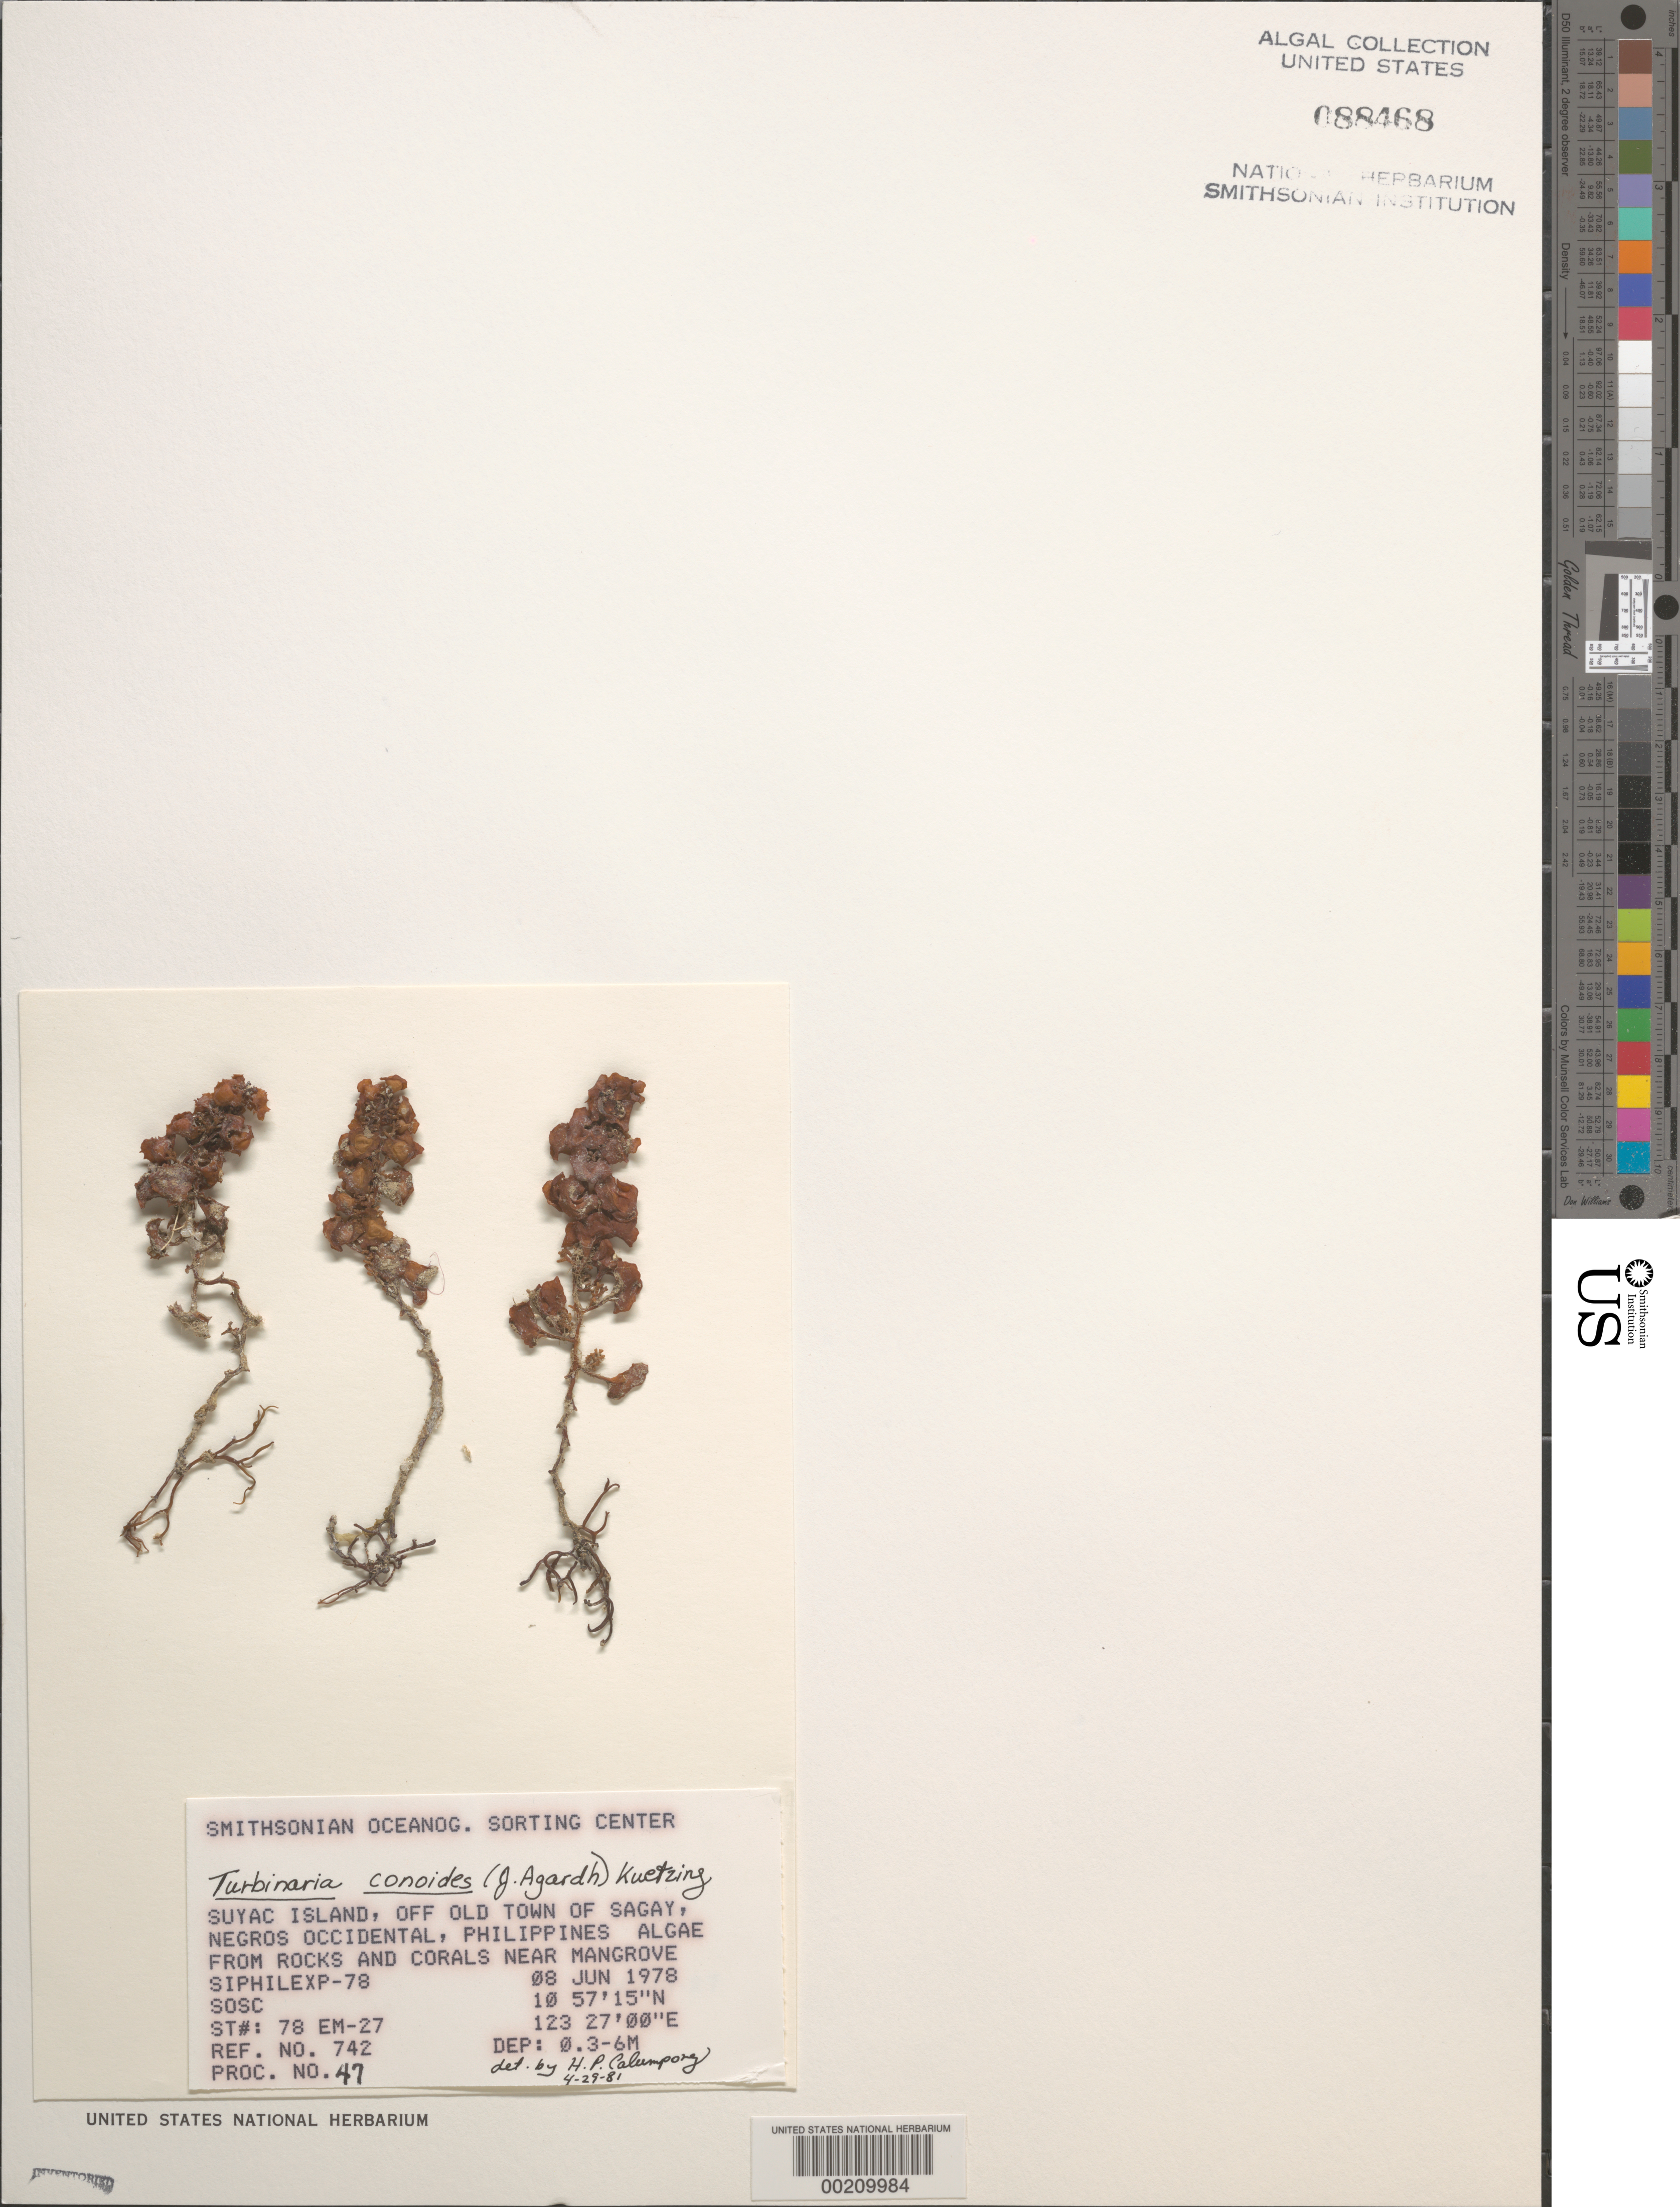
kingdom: Chromista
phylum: Ochrophyta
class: Phaeophyceae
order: Fucales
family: Sargassaceae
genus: Turbinaria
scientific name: Turbinaria conoides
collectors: SOSC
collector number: Station 78 Em-27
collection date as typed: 08 Jun 1978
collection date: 1978-06-08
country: Philippines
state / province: Western Visayas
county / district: Negros Occidental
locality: Suyac island, off old sagay, negros occidental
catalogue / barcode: US 88468